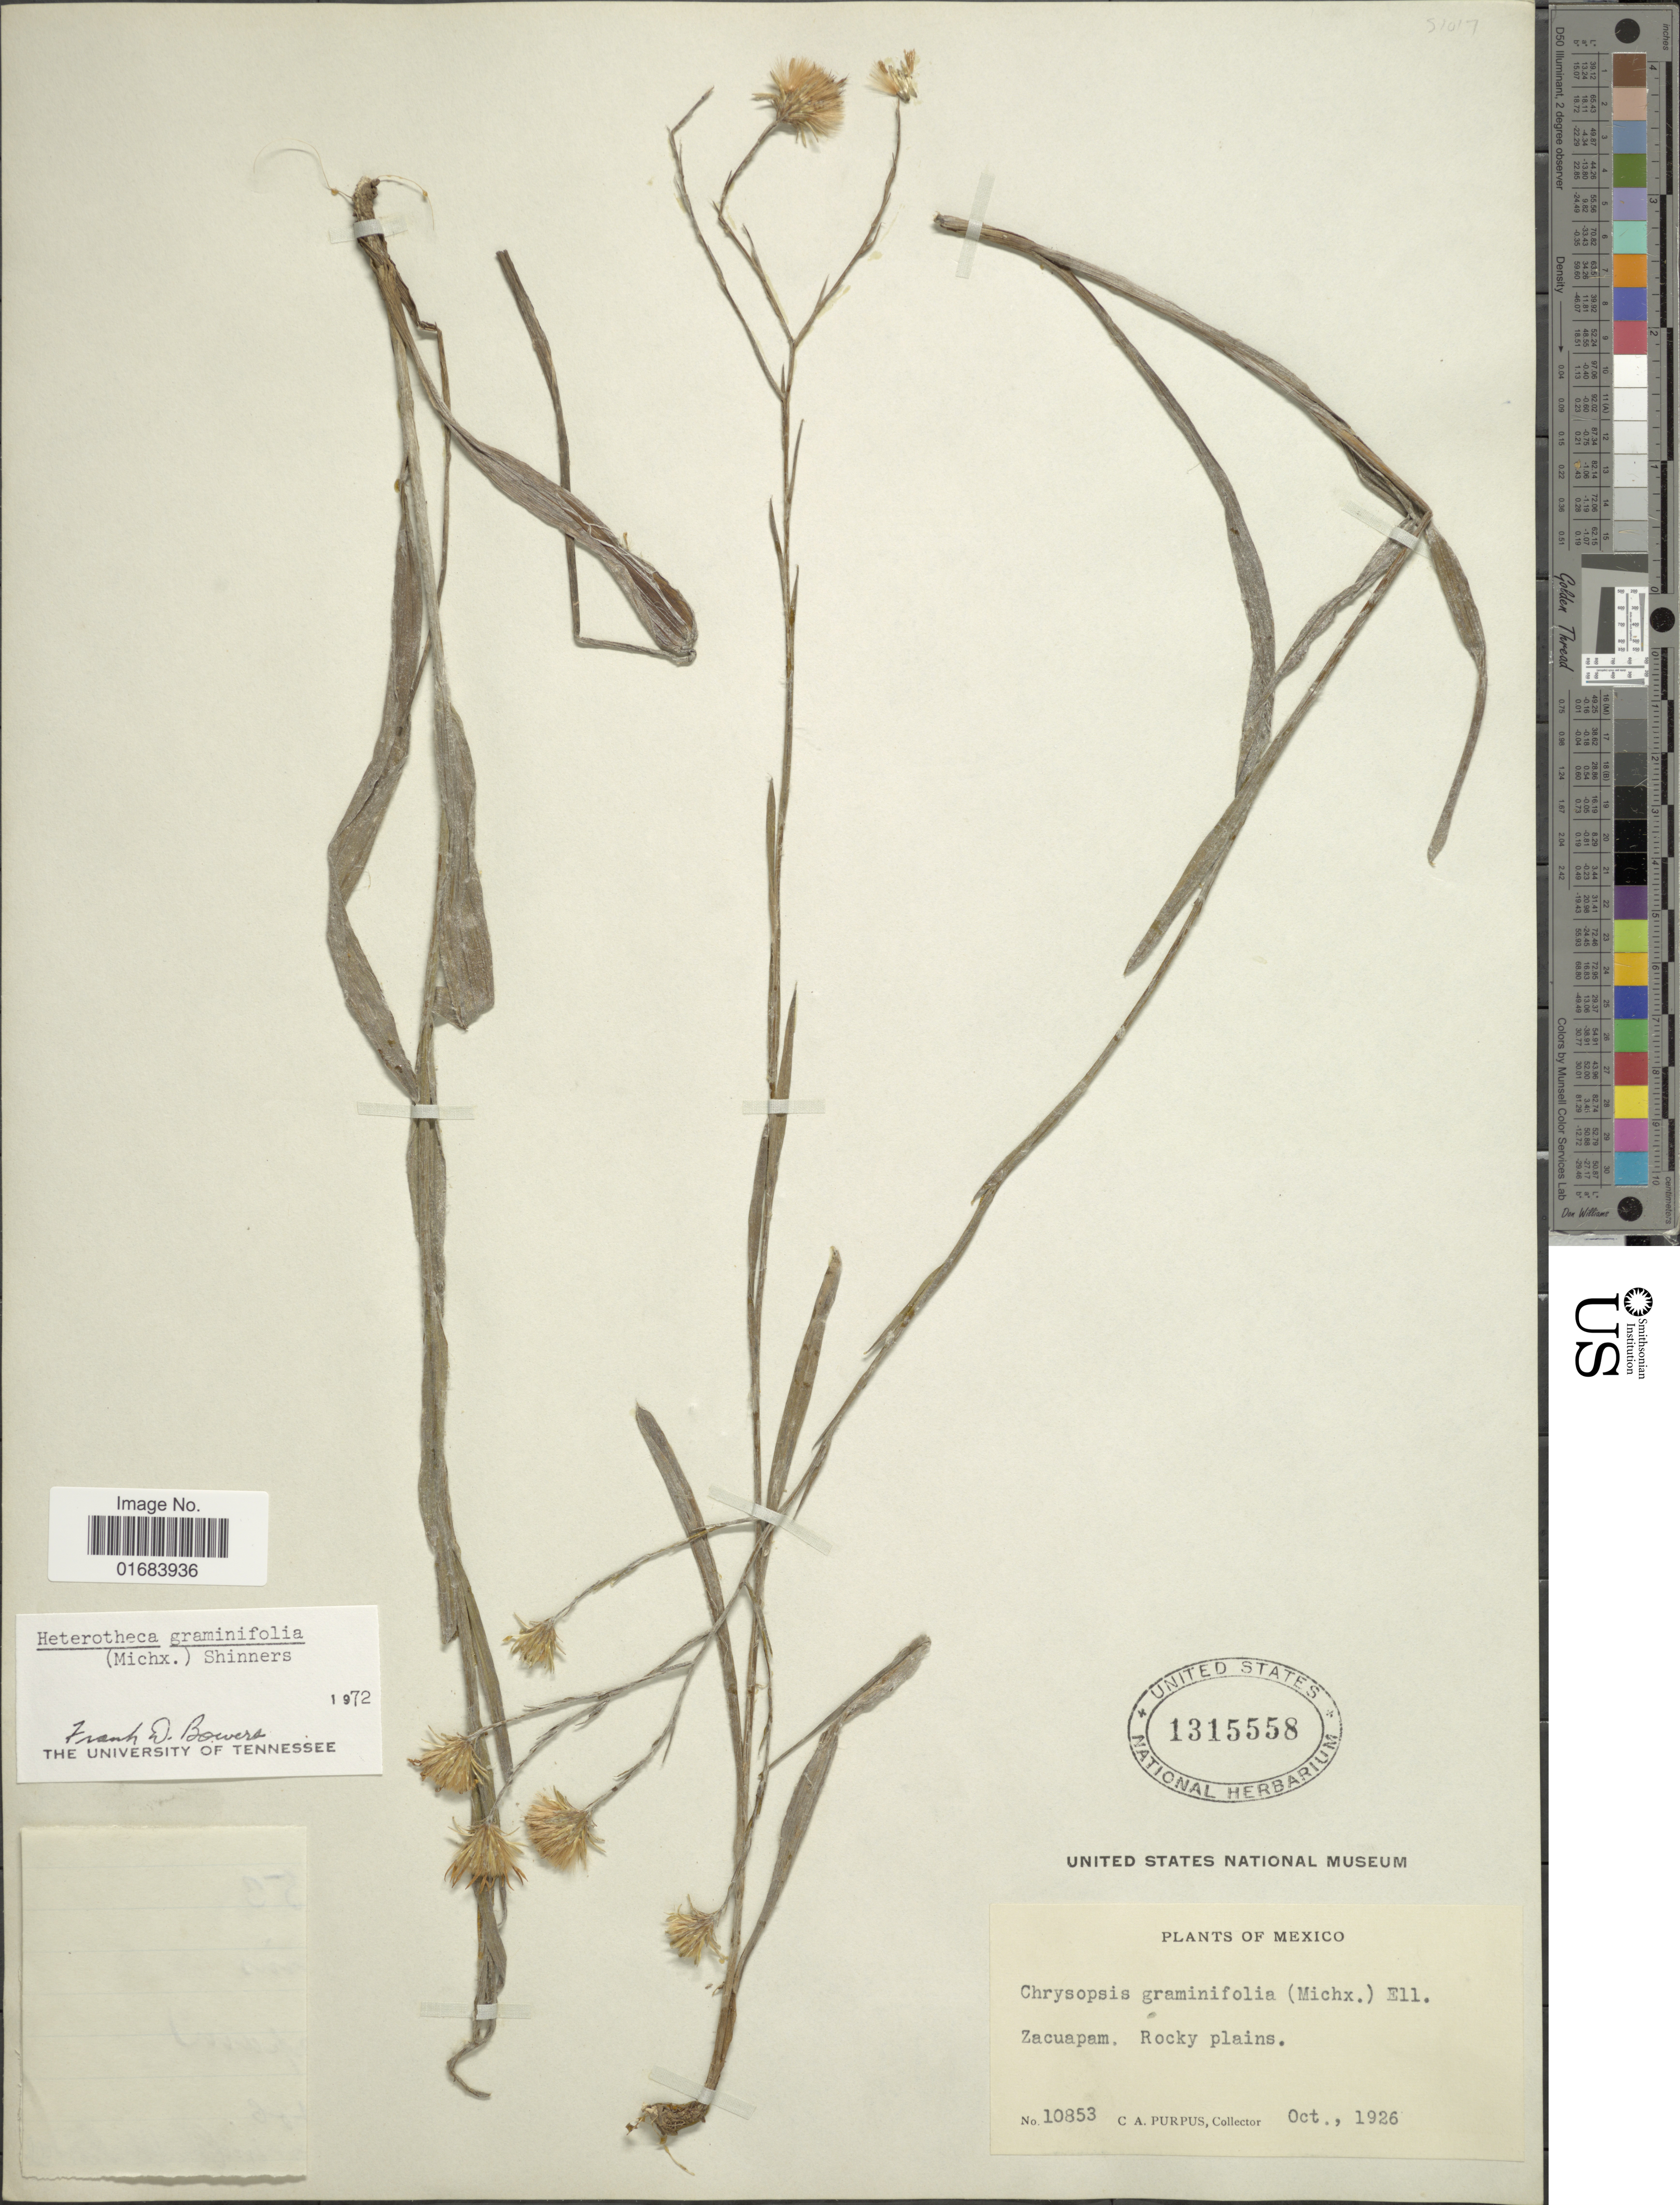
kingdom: Plantae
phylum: Tracheophyta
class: Magnoliopsida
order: Asterales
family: Asteraceae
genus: Pityopsis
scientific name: Pityopsis graminifolia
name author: (Michx.) Nutt.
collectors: C. A. Purpus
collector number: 10853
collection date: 1926-10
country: Mexico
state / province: México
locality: Zacuapum.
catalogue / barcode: US 131558